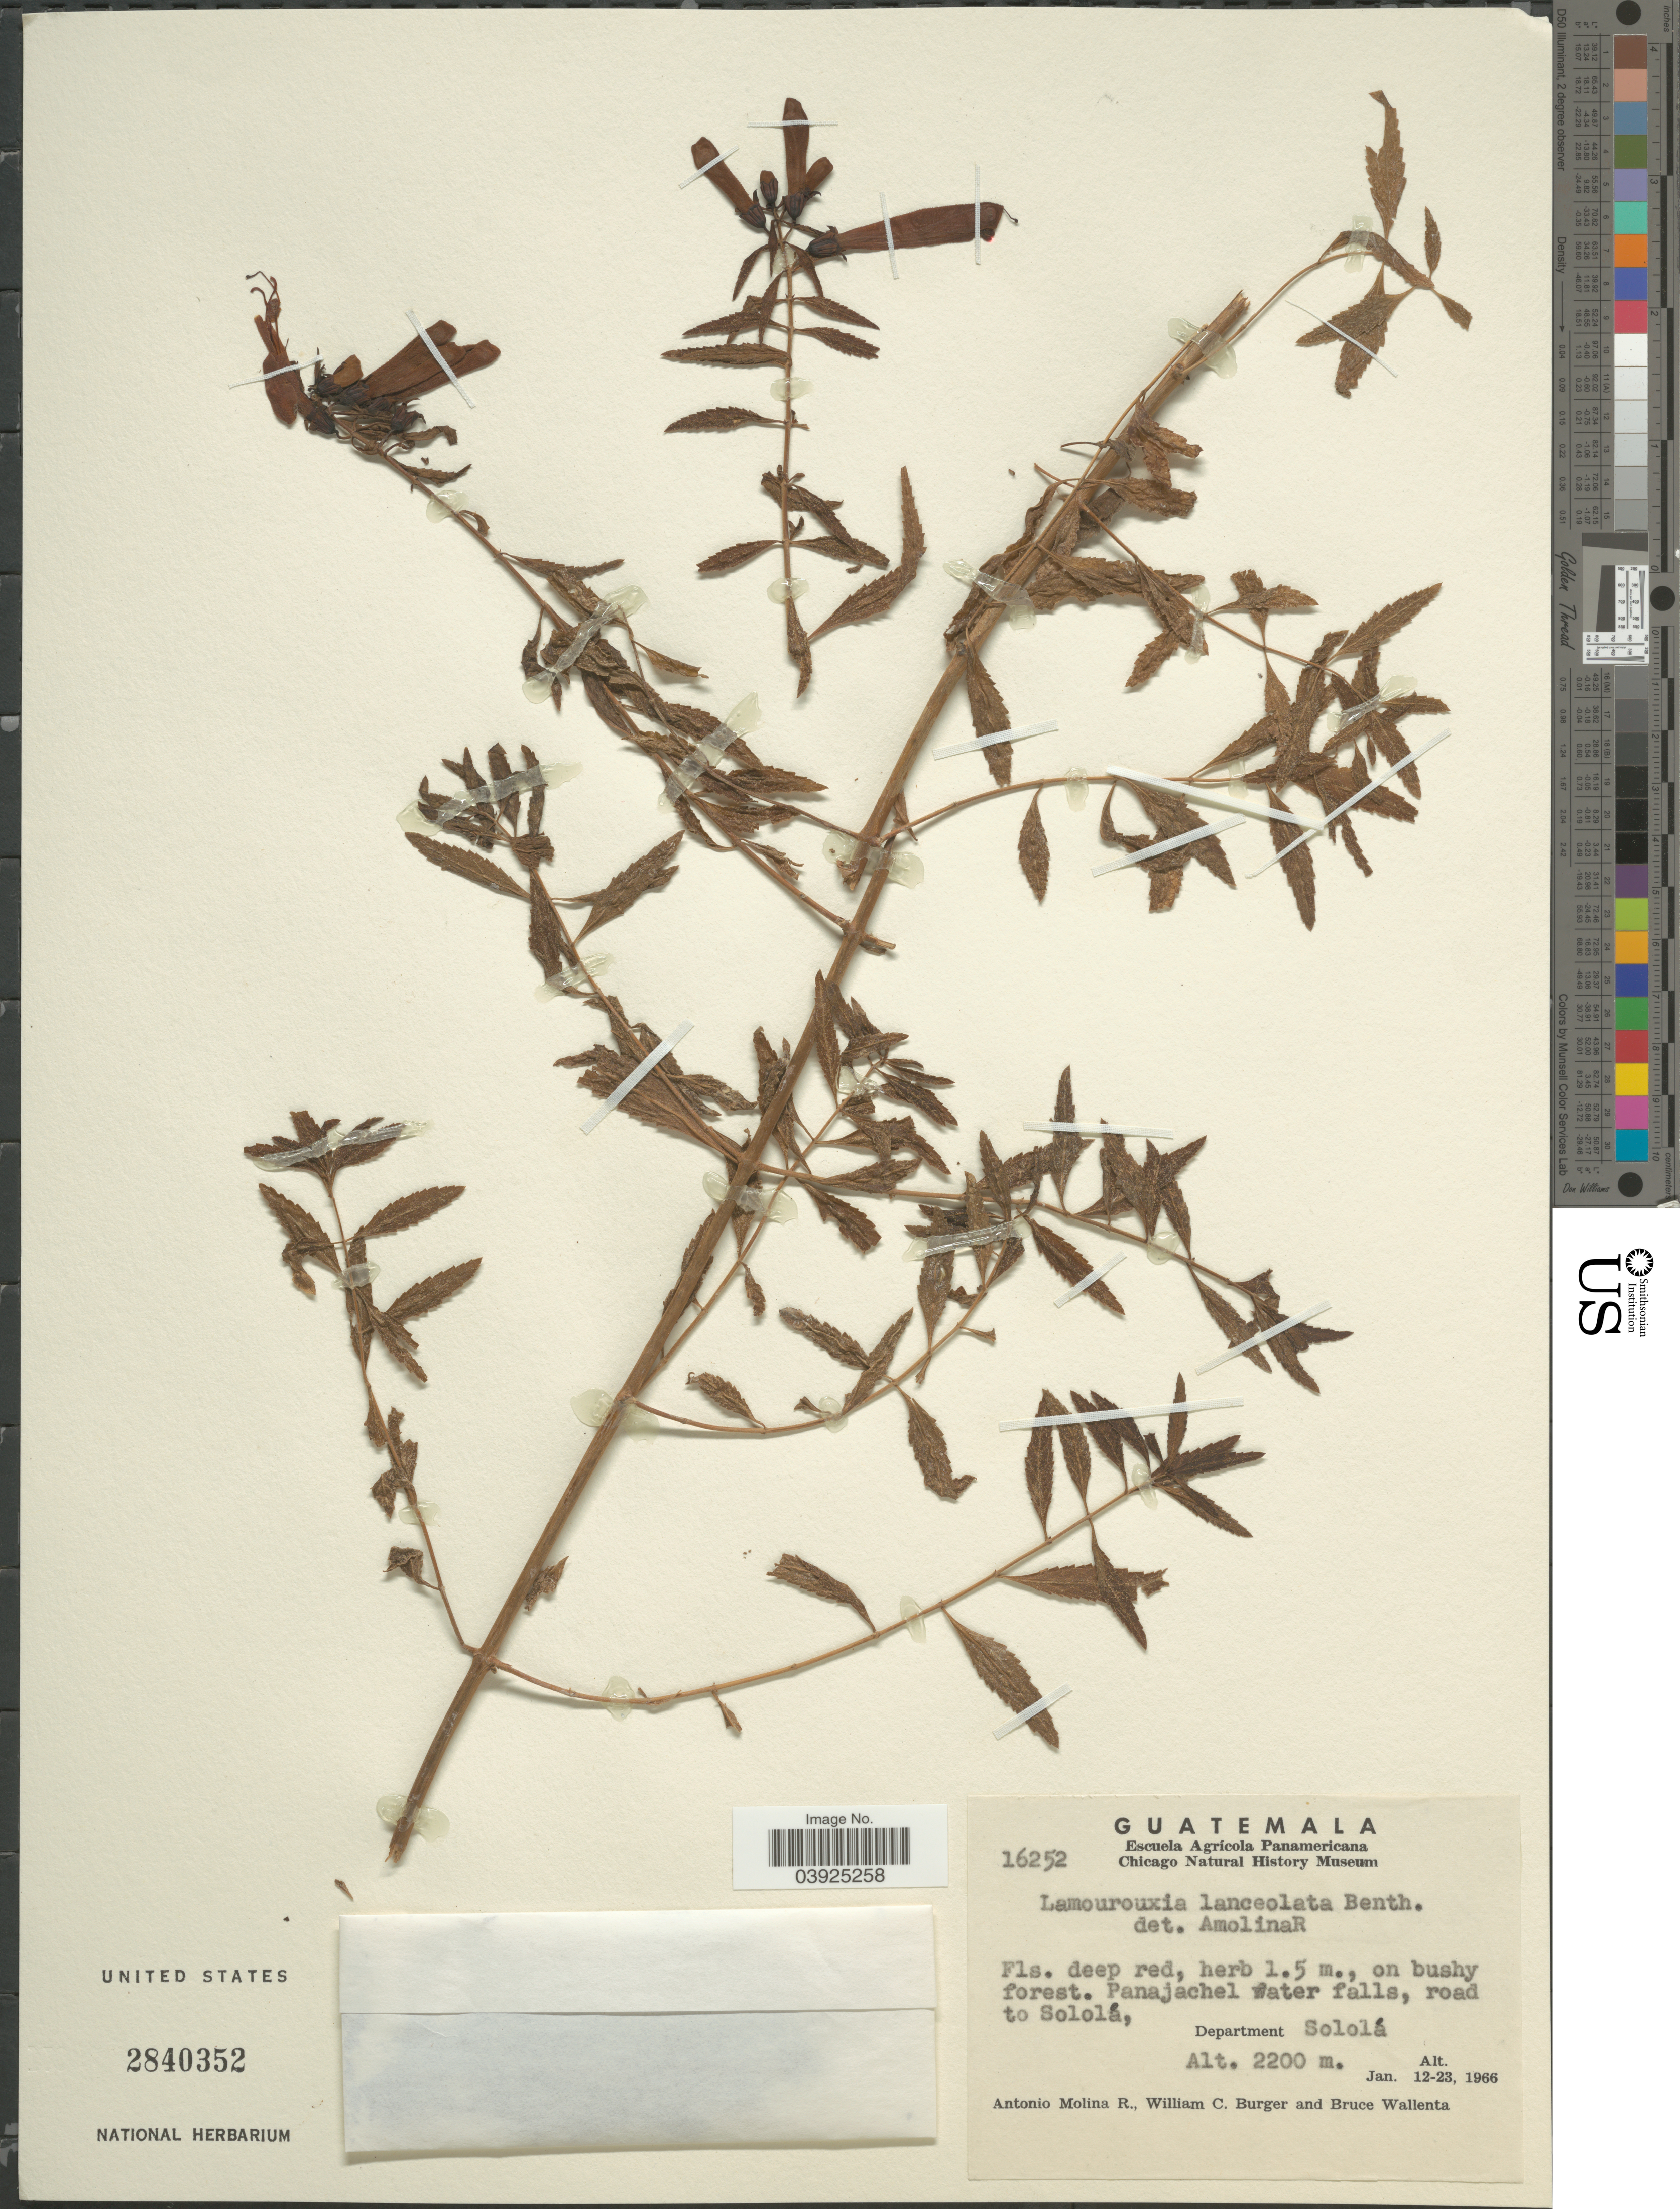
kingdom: Plantae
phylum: Tracheophyta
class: Magnoliopsida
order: Lamiales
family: Orobanchaceae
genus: Lamourouxia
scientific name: Lamourouxia lanceolata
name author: Benth.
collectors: A. Molina R., W. Burger & B. Wallenta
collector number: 16252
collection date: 1966-01-12/1966-01-23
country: Guatemala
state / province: Solola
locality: Panajachel water falls, road to Sololá, Department of Sololá.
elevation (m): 2200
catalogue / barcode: US 2840352